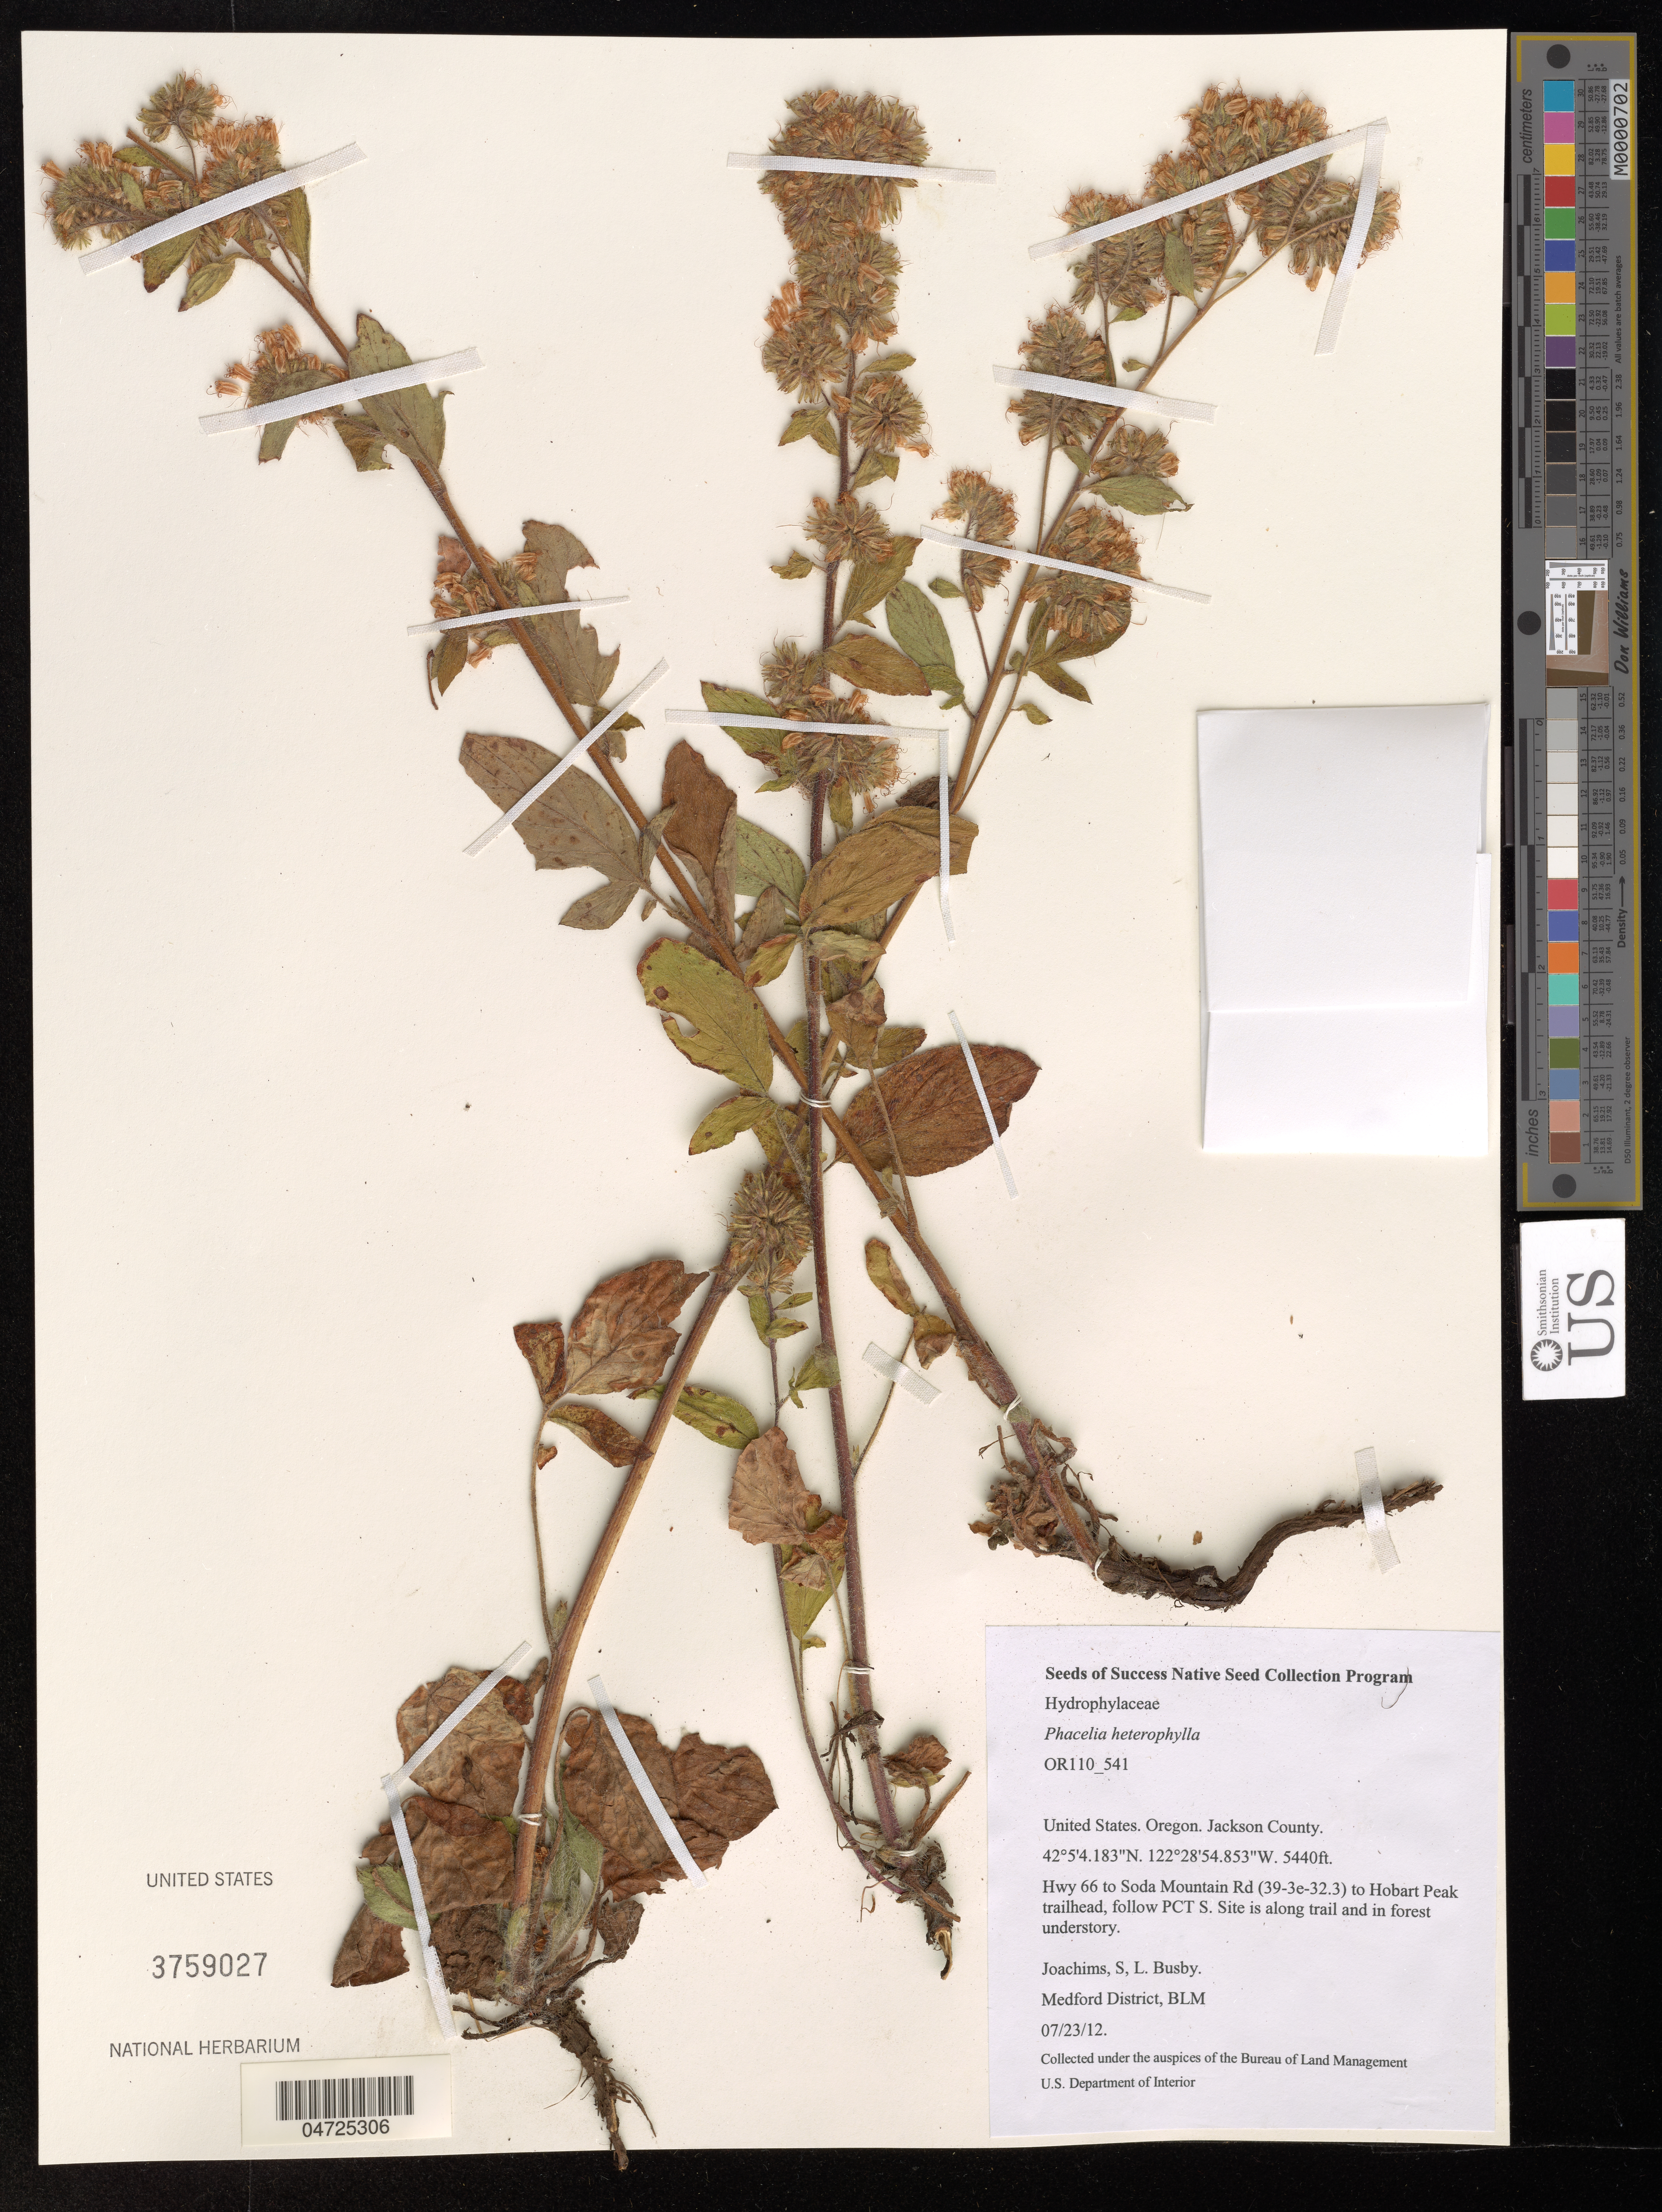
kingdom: Plantae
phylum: Tracheophyta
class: Magnoliopsida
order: Boraginales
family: Hydrophyllaceae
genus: Phacelia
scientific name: Phacelia heterophylla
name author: Pursh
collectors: S. Joachims & L. Busby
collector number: OR110_541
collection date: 2012-07-23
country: United States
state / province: Oregon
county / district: Jackson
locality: Jackson County. Hwy 66 to Soda Mountain Rd (39-3e-32.3) to Hobart Peak trailhead, follow PCT S. Site is along trail and in forest understory.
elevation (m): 1658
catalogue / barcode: US 3759027